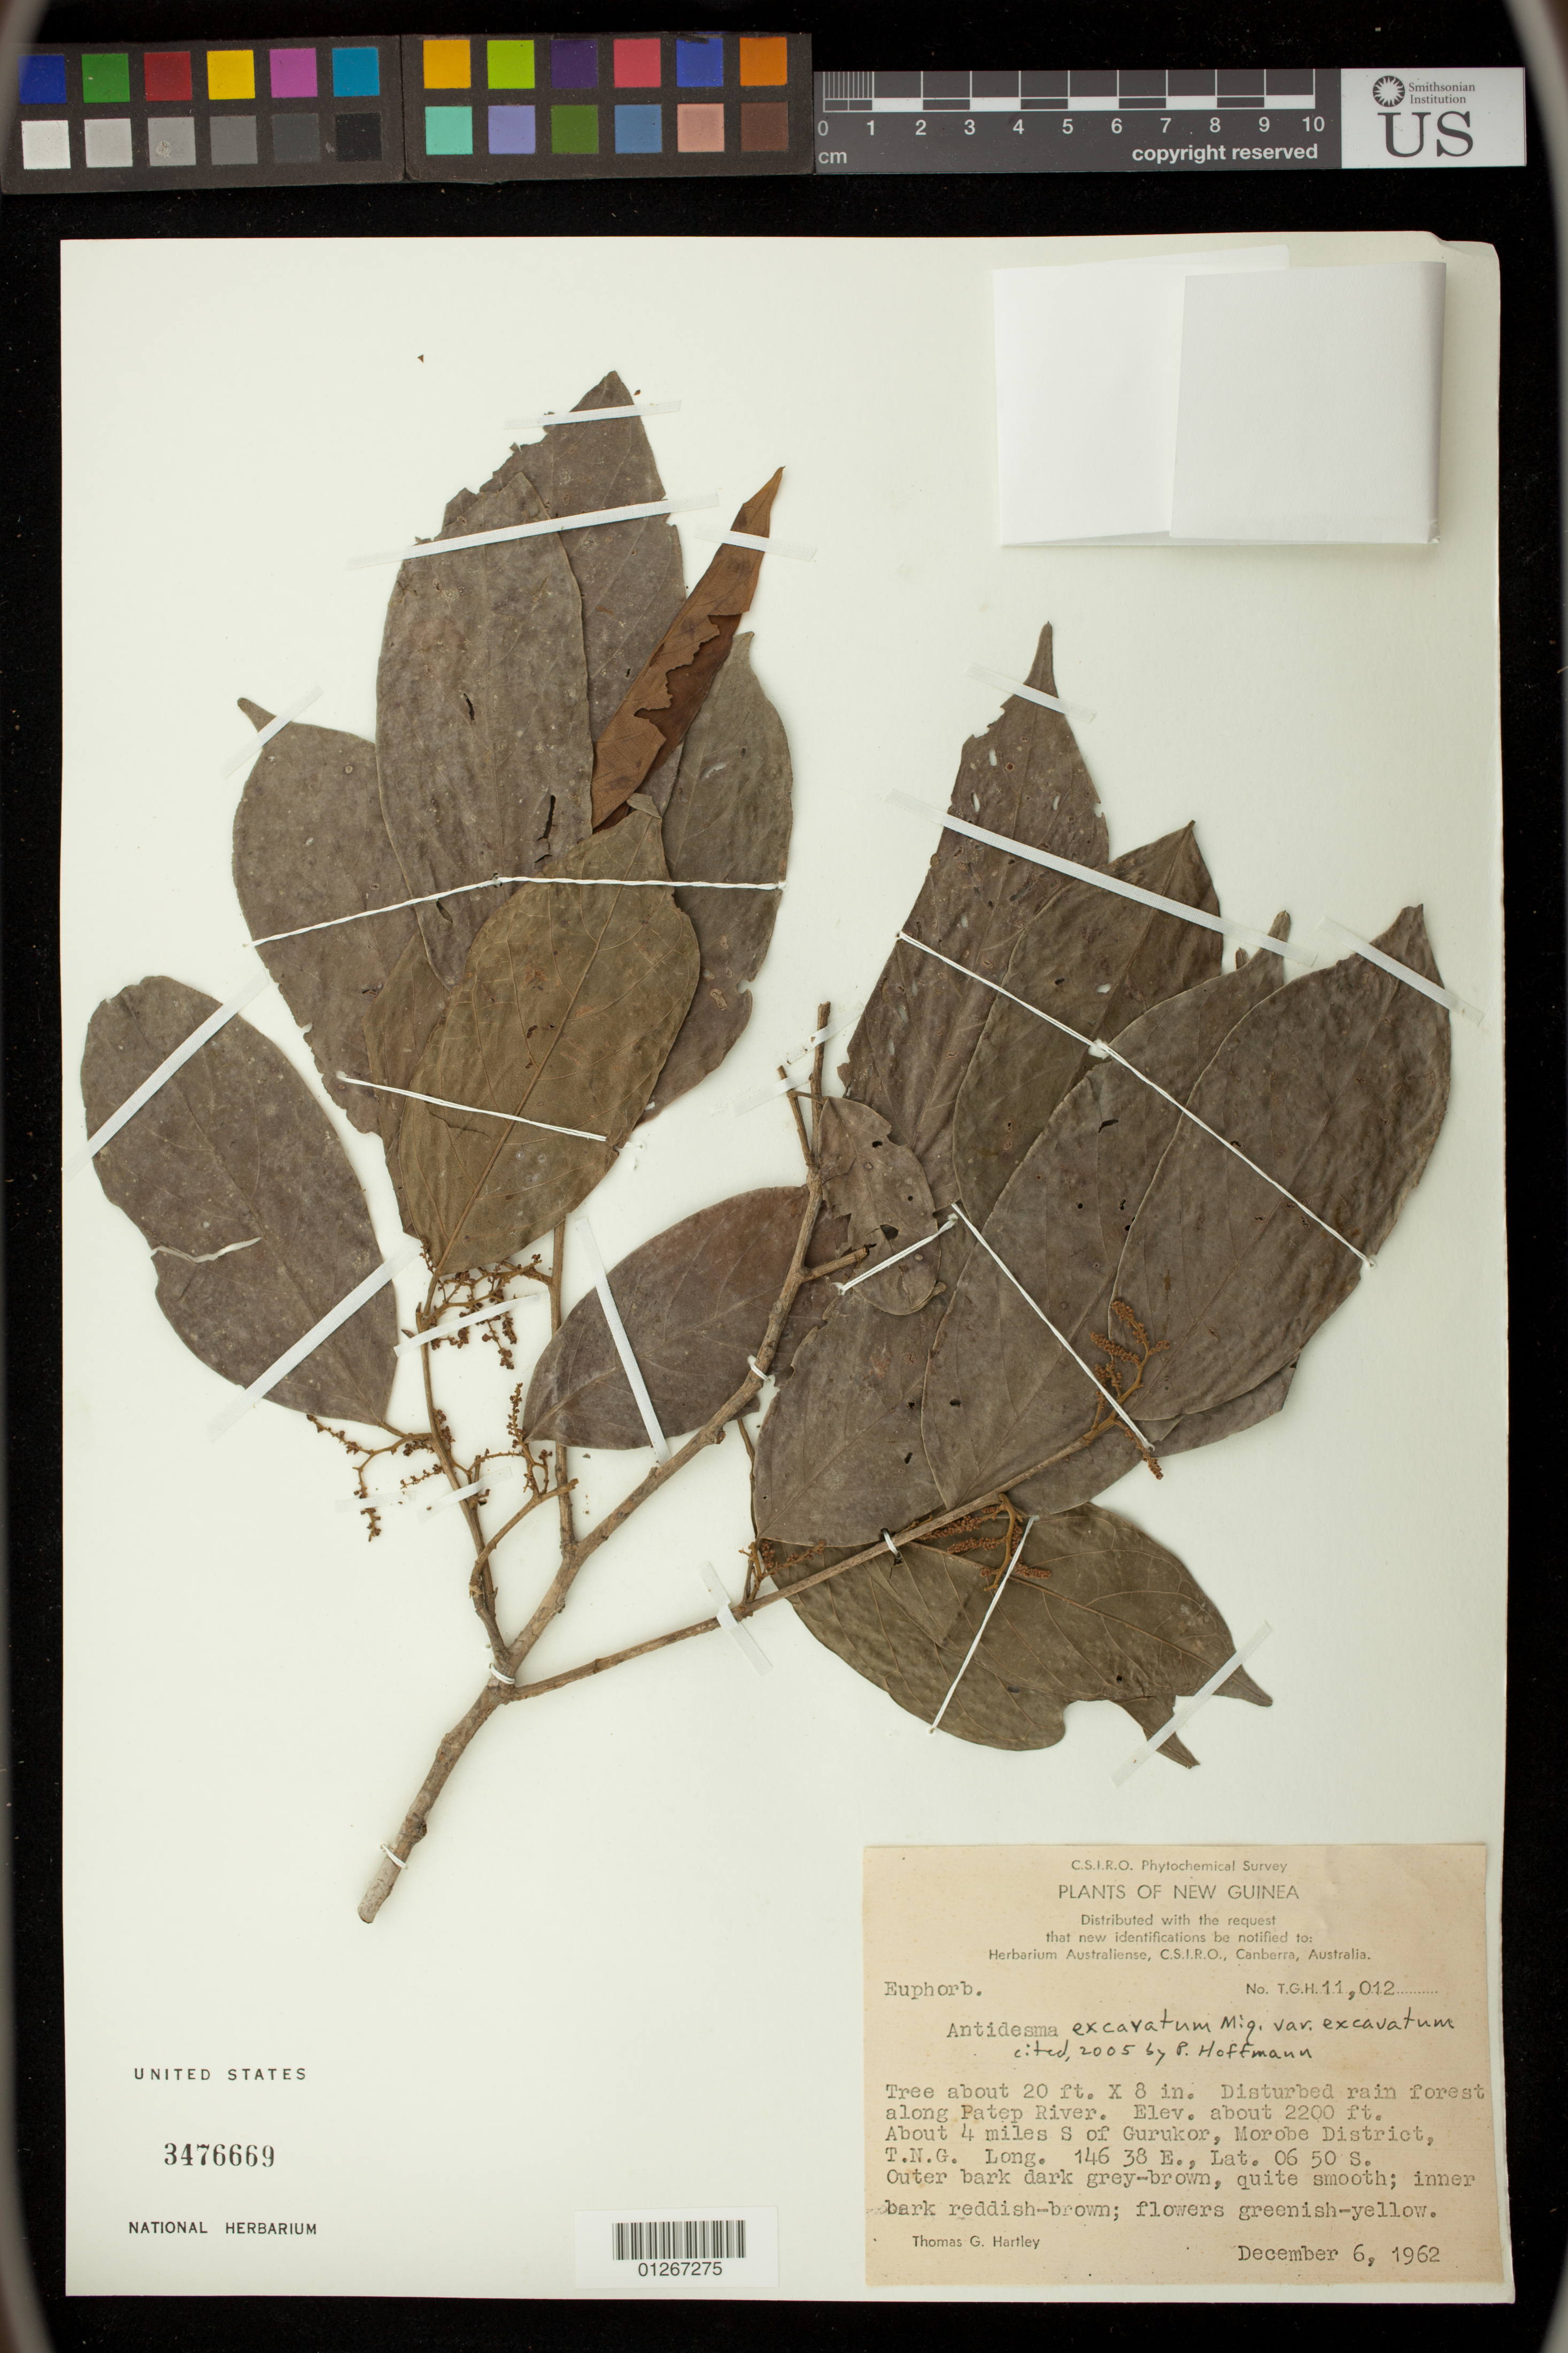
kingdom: Plantae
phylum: Tracheophyta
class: Magnoliopsida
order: Malpighiales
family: Phyllanthaceae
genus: Antidesma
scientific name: Antidesma excavatum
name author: Miq.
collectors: T. G. Hartley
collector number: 11012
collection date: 1962-12-06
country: Papua New Guinea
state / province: Morobe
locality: Along Patep River.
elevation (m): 671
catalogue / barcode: US 3476669